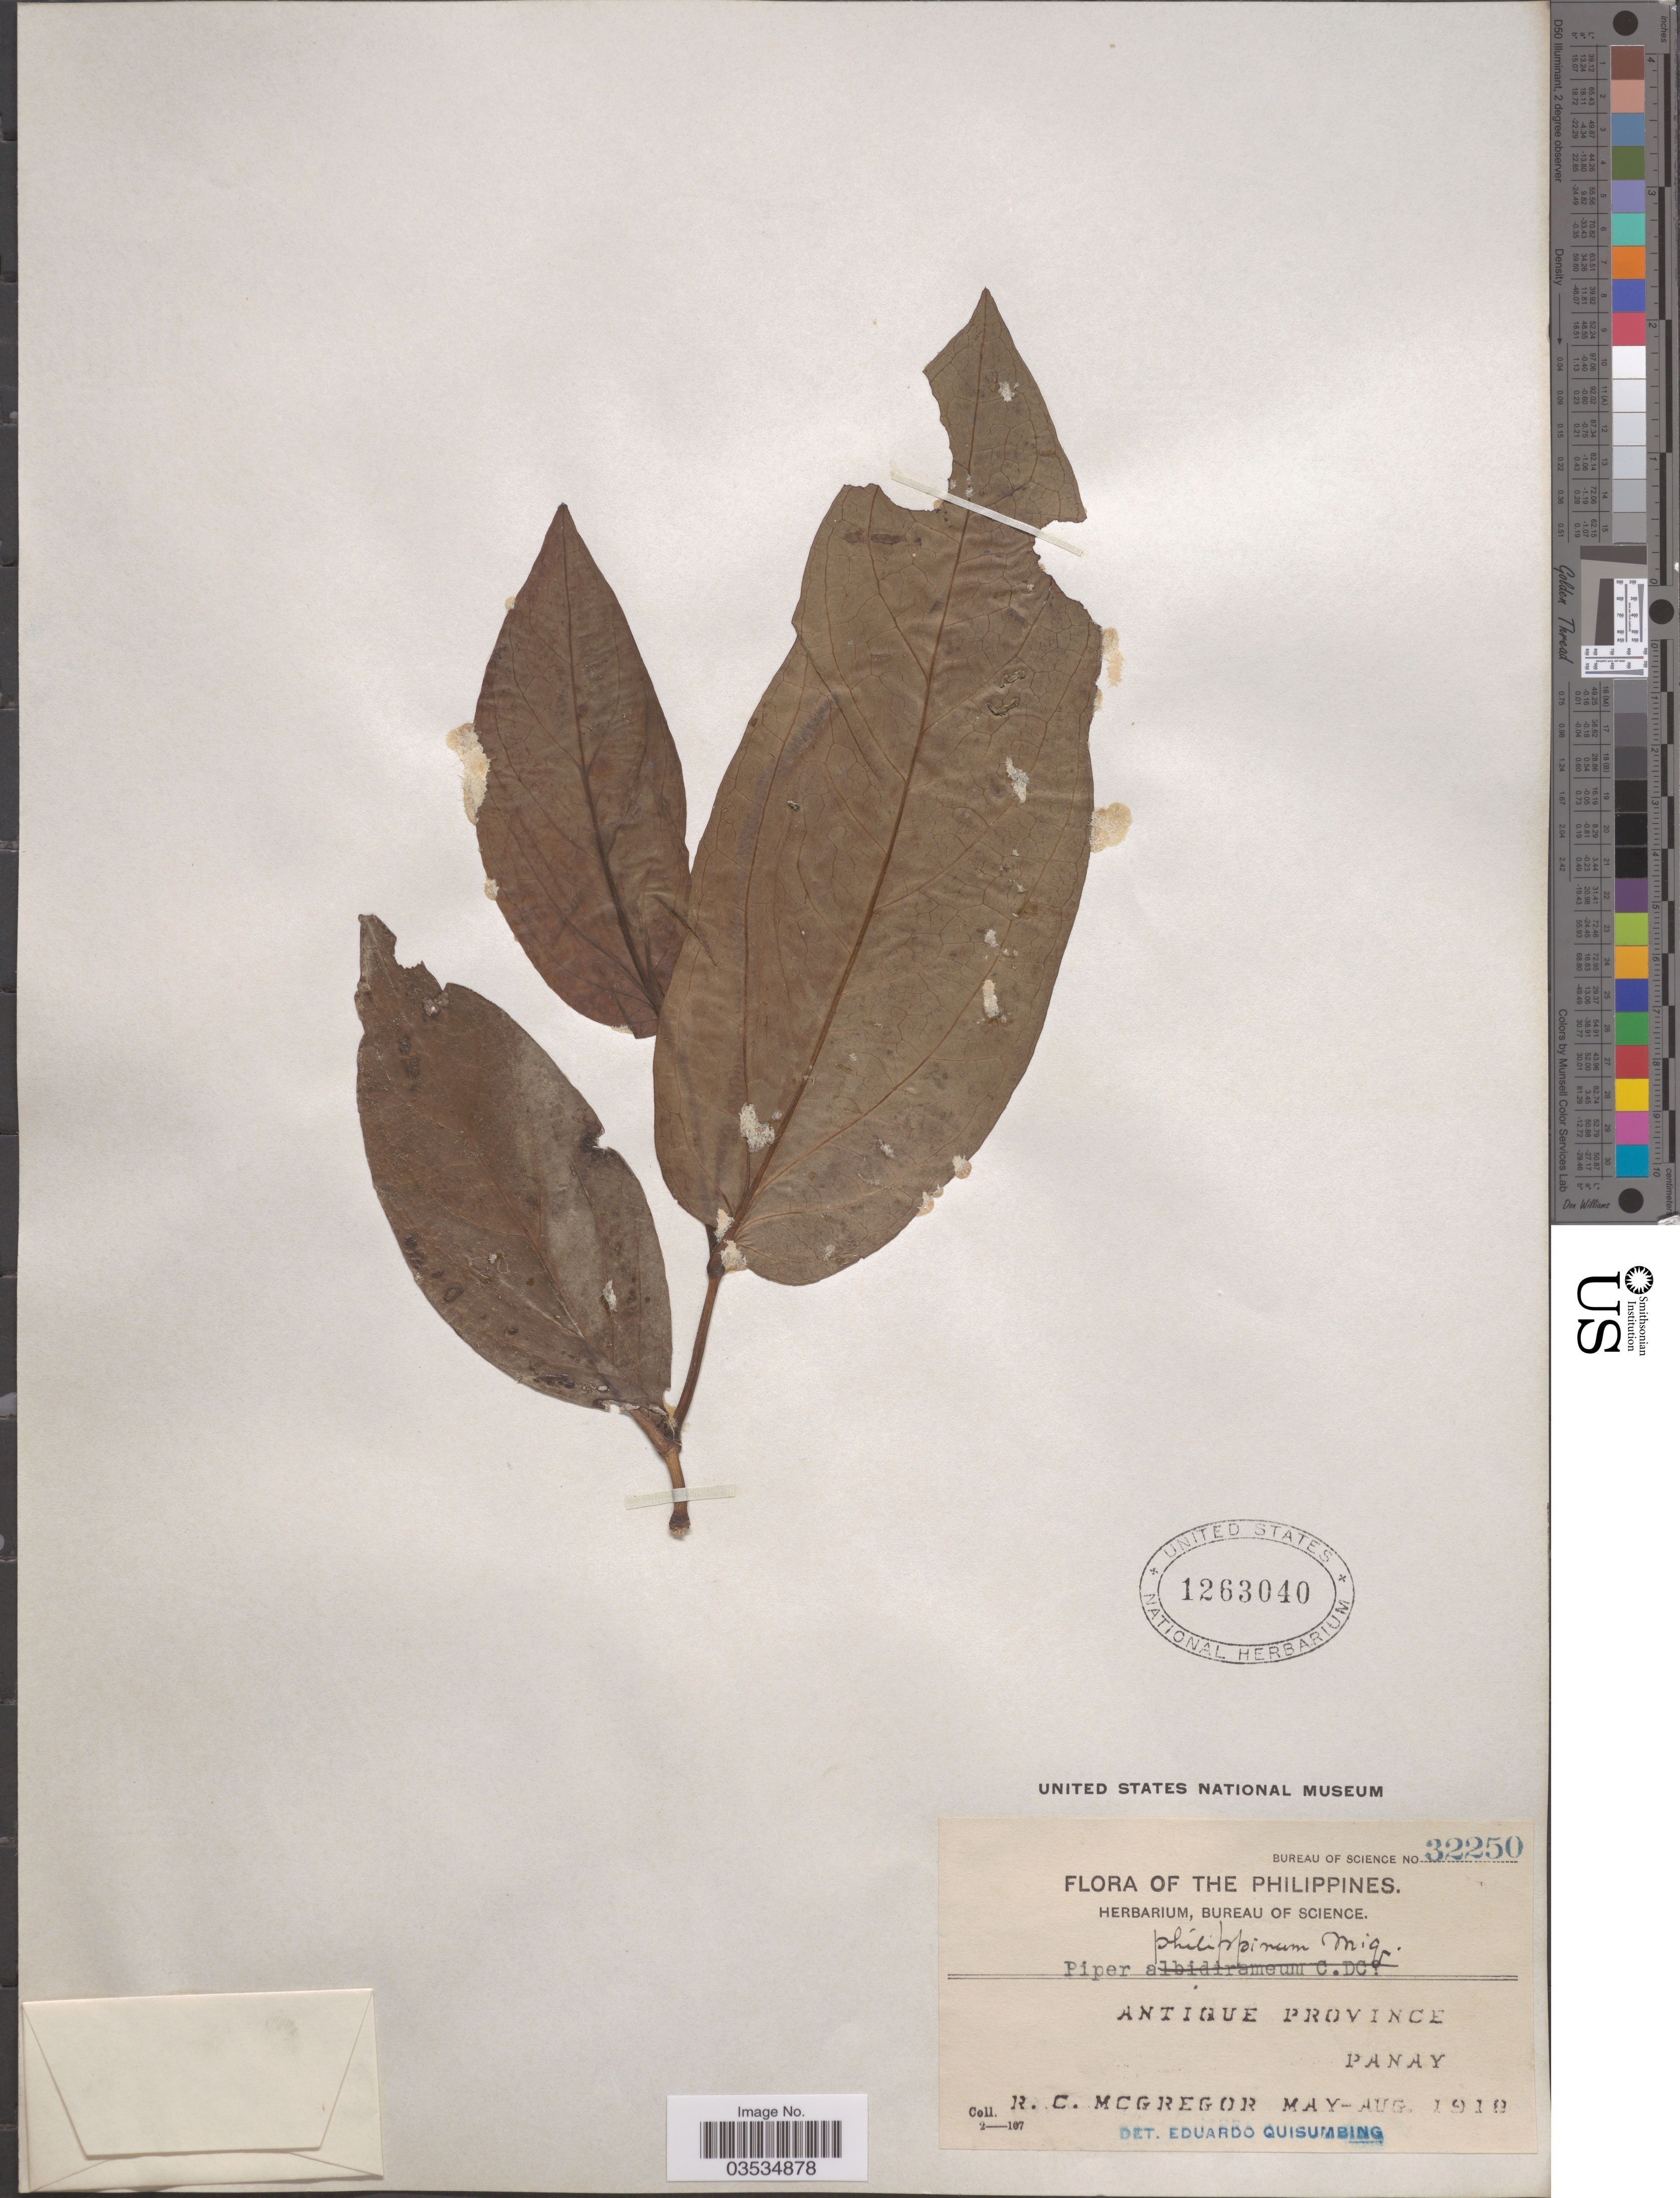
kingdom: Plantae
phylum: Tracheophyta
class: Magnoliopsida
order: Piperales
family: Piperaceae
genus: Piper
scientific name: Piper philippinum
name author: Miq.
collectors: R. C. McGregor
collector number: Bureau of Science 32250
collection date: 1918-05/1918-08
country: Philippines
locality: Antique Province. Panay.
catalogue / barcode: US 1263040